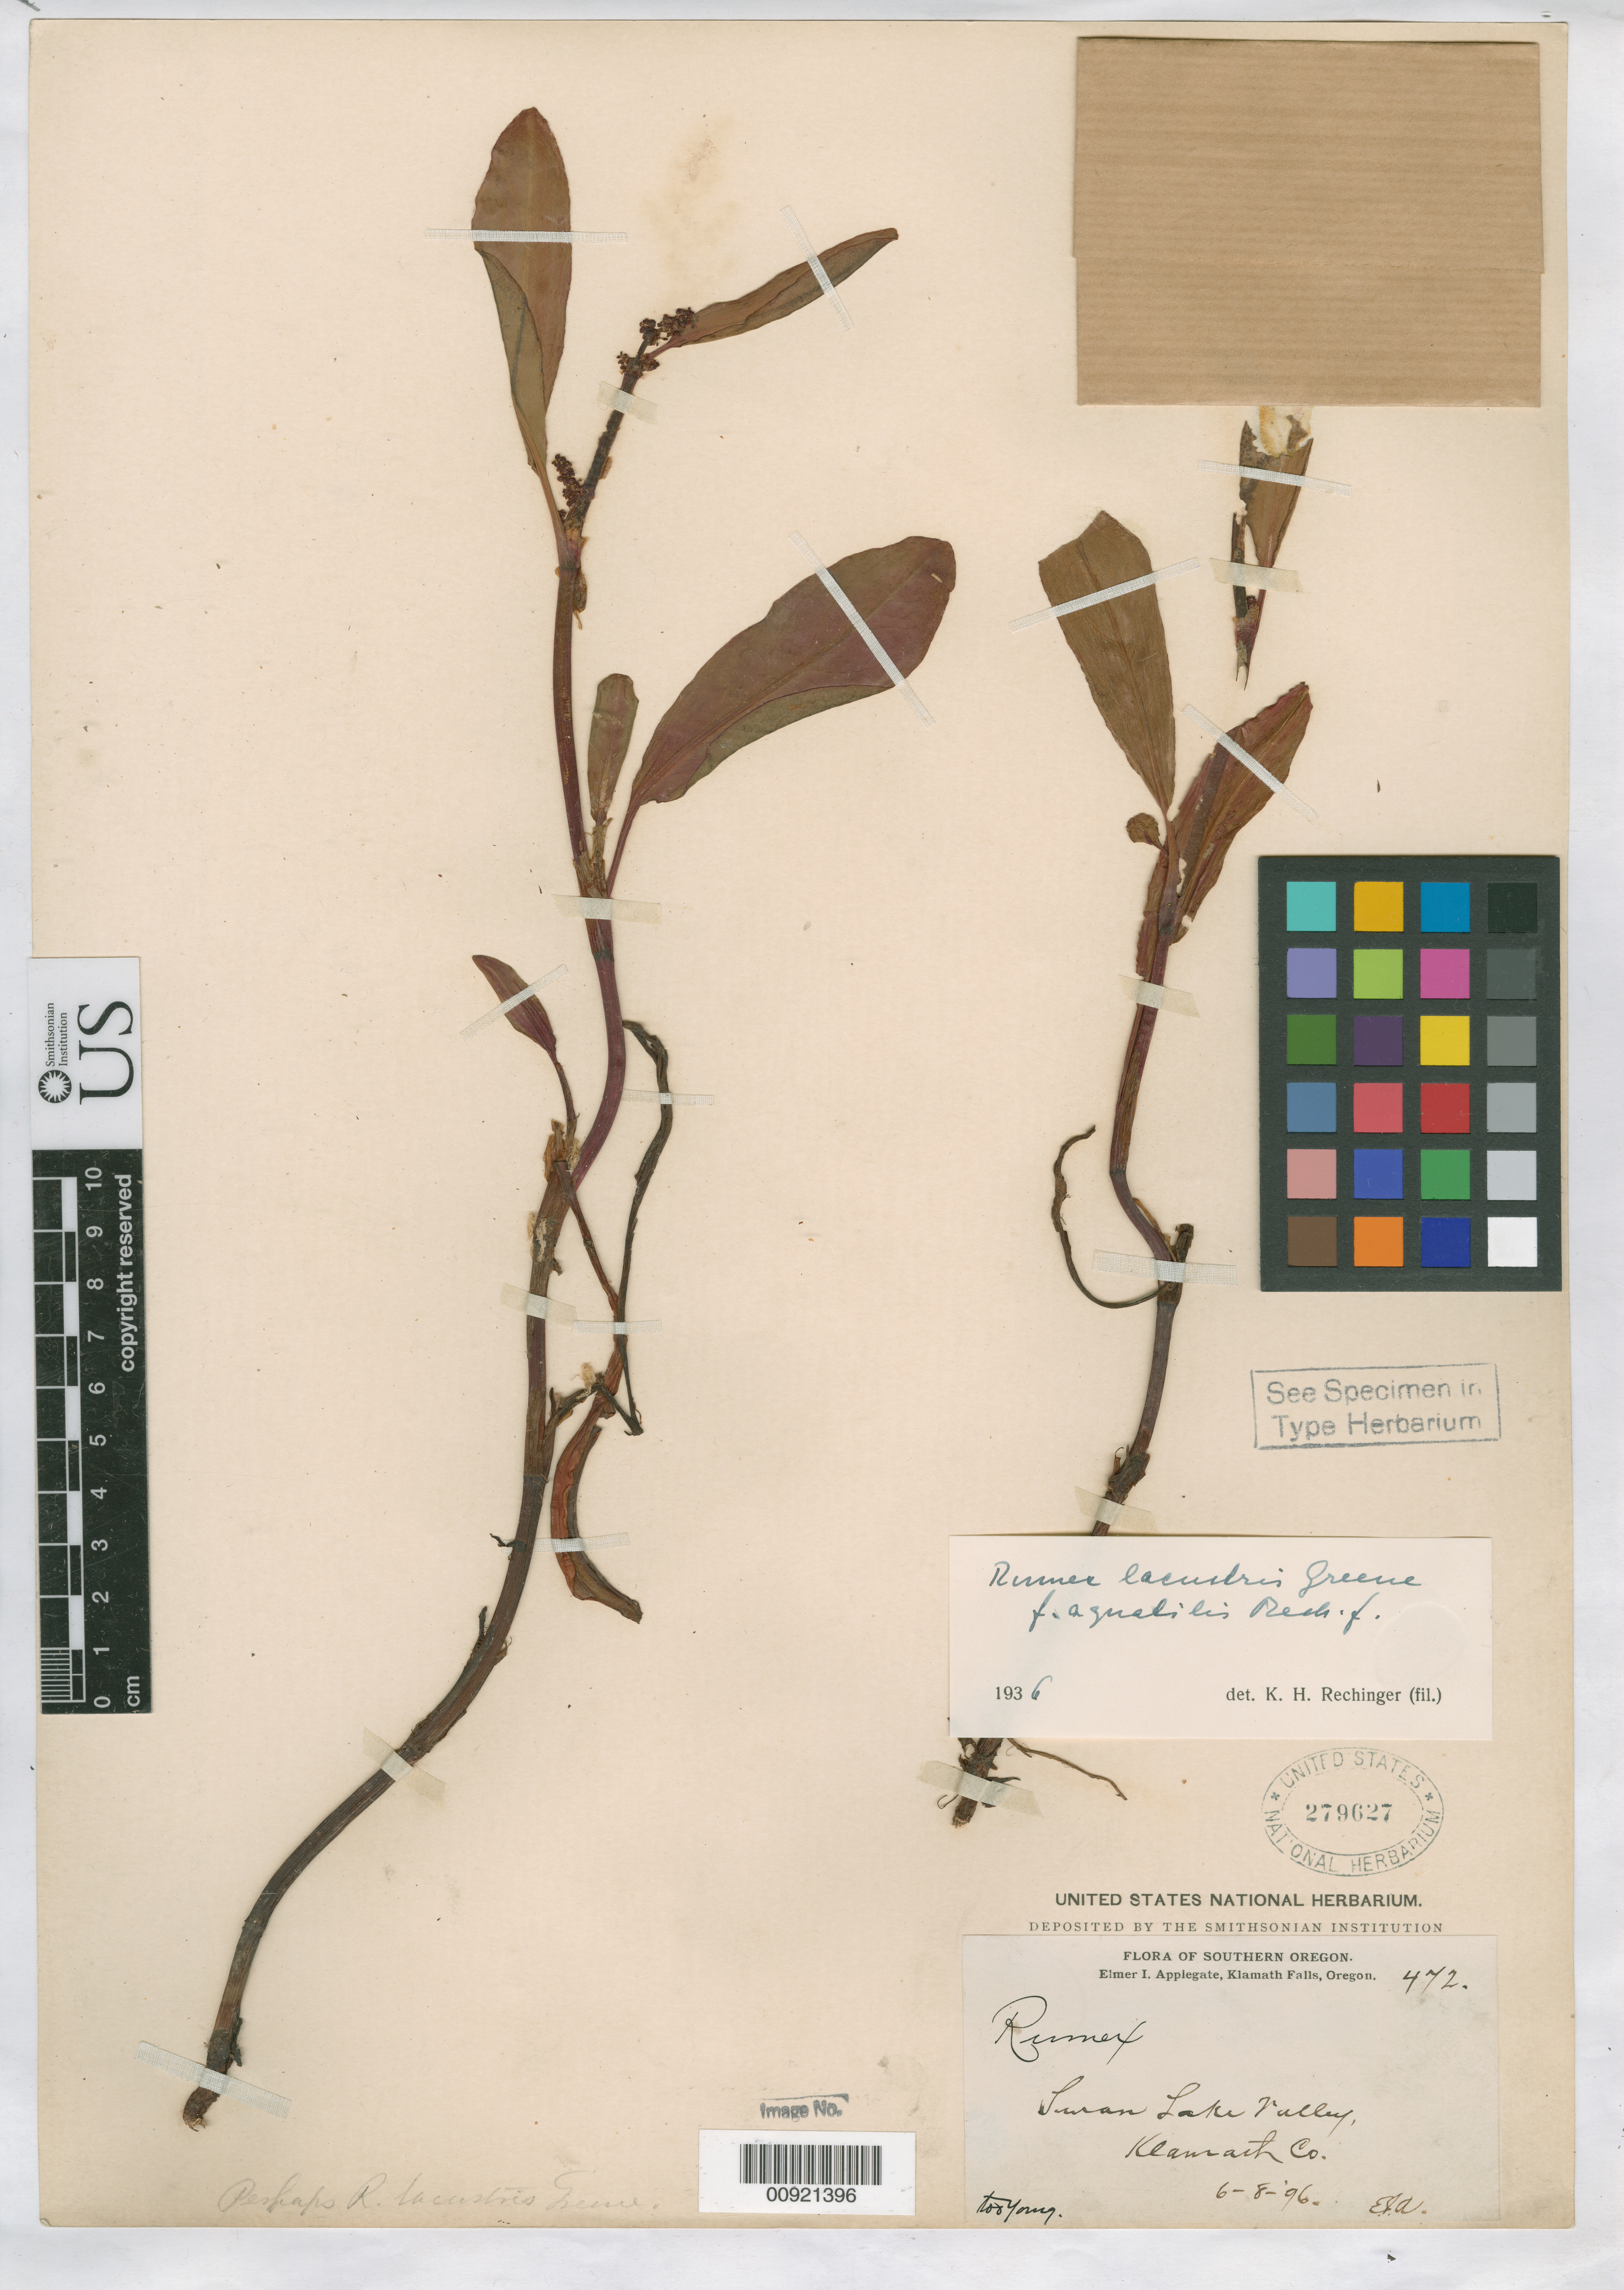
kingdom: Plantae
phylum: Tracheophyta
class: Magnoliopsida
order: Caryophyllales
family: Polygonaceae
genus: Rumex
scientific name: Rumex lacustris f. aquatilis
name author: Rech. f.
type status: Isolectotype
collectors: E. I. Applegate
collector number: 472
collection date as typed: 08 Jun 1896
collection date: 1896-06-08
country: United States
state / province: Oregon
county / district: Klamath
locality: Southern Oregon, Swan Lake Valley.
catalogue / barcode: US 279627